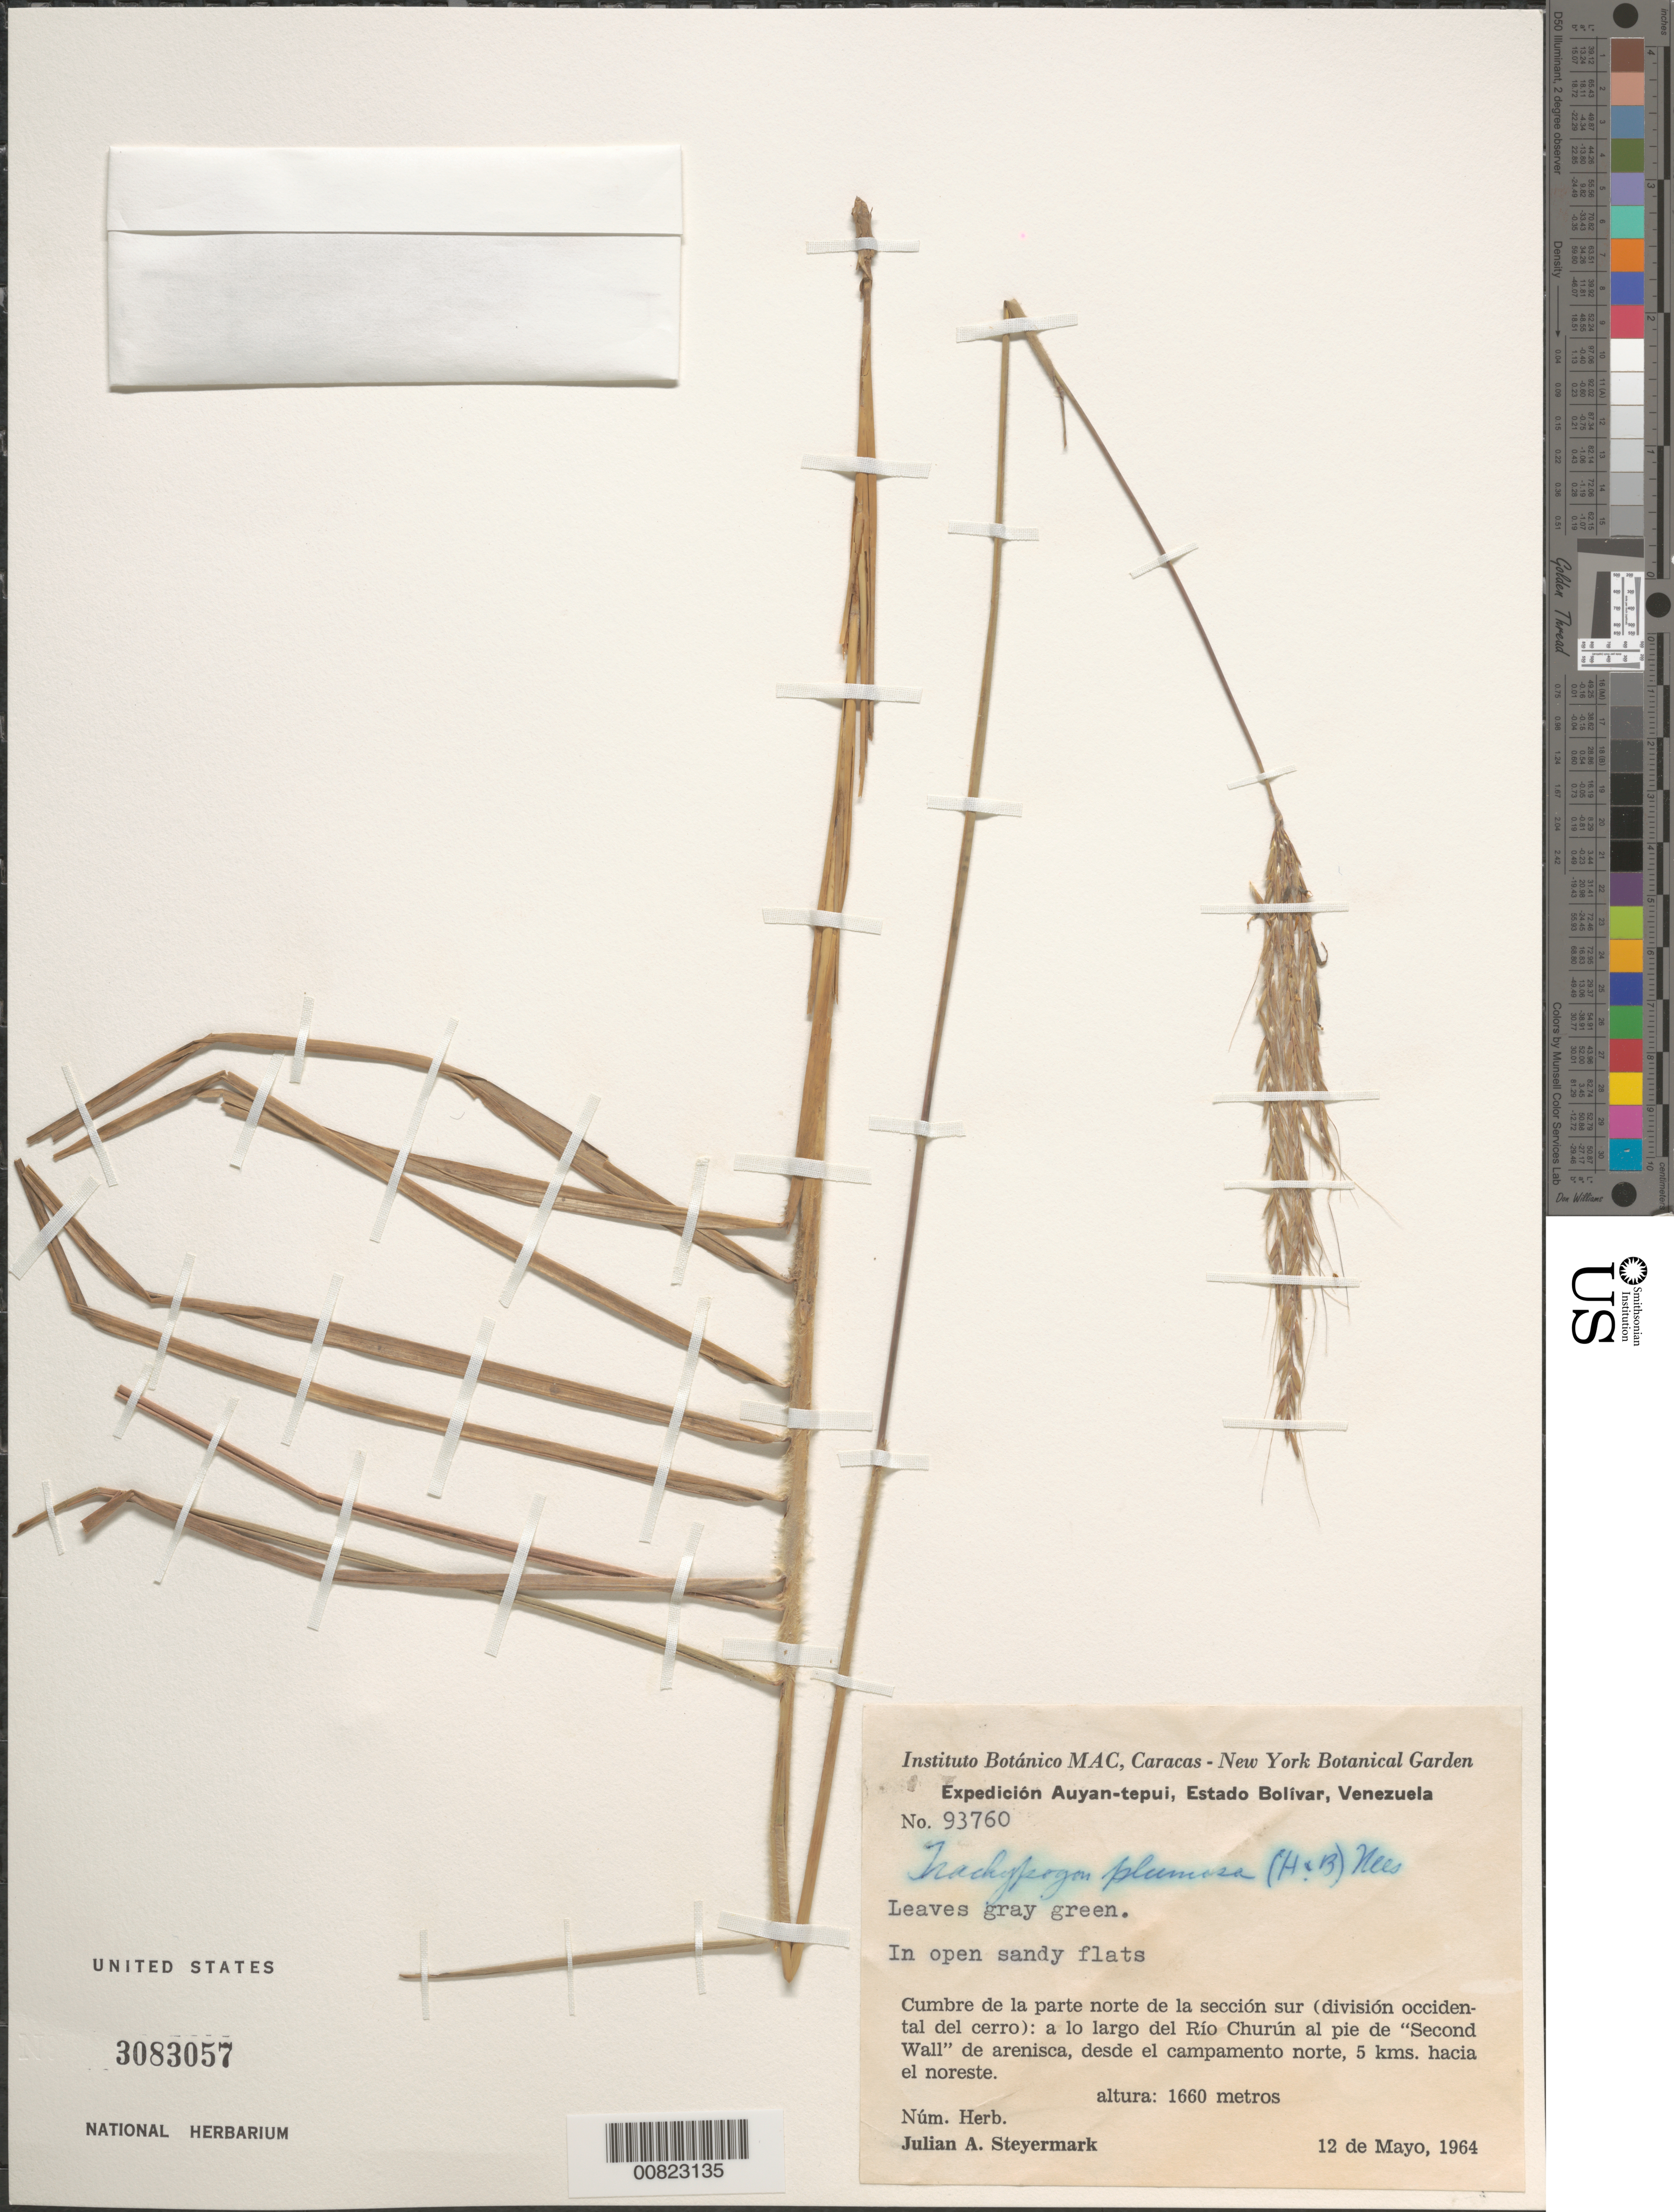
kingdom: Plantae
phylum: Tracheophyta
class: Liliopsida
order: Poales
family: Poaceae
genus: Trachypogon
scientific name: Trachypogon plumosus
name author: (Humb. & Bonpl.) Nees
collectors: J. Steyermark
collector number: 93760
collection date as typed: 12-May-64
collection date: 1964-05-12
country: Venezuela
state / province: Bolívar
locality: Auyan-tepuí, Río Churún, de la parte norte de la sección sur (división occidental del cerro); a lo largo del Río Churún al pie de "Second Wall" desde el campamento norte, 5 km hacia el noreste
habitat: Open sandy flats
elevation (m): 1660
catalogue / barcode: US 3083057